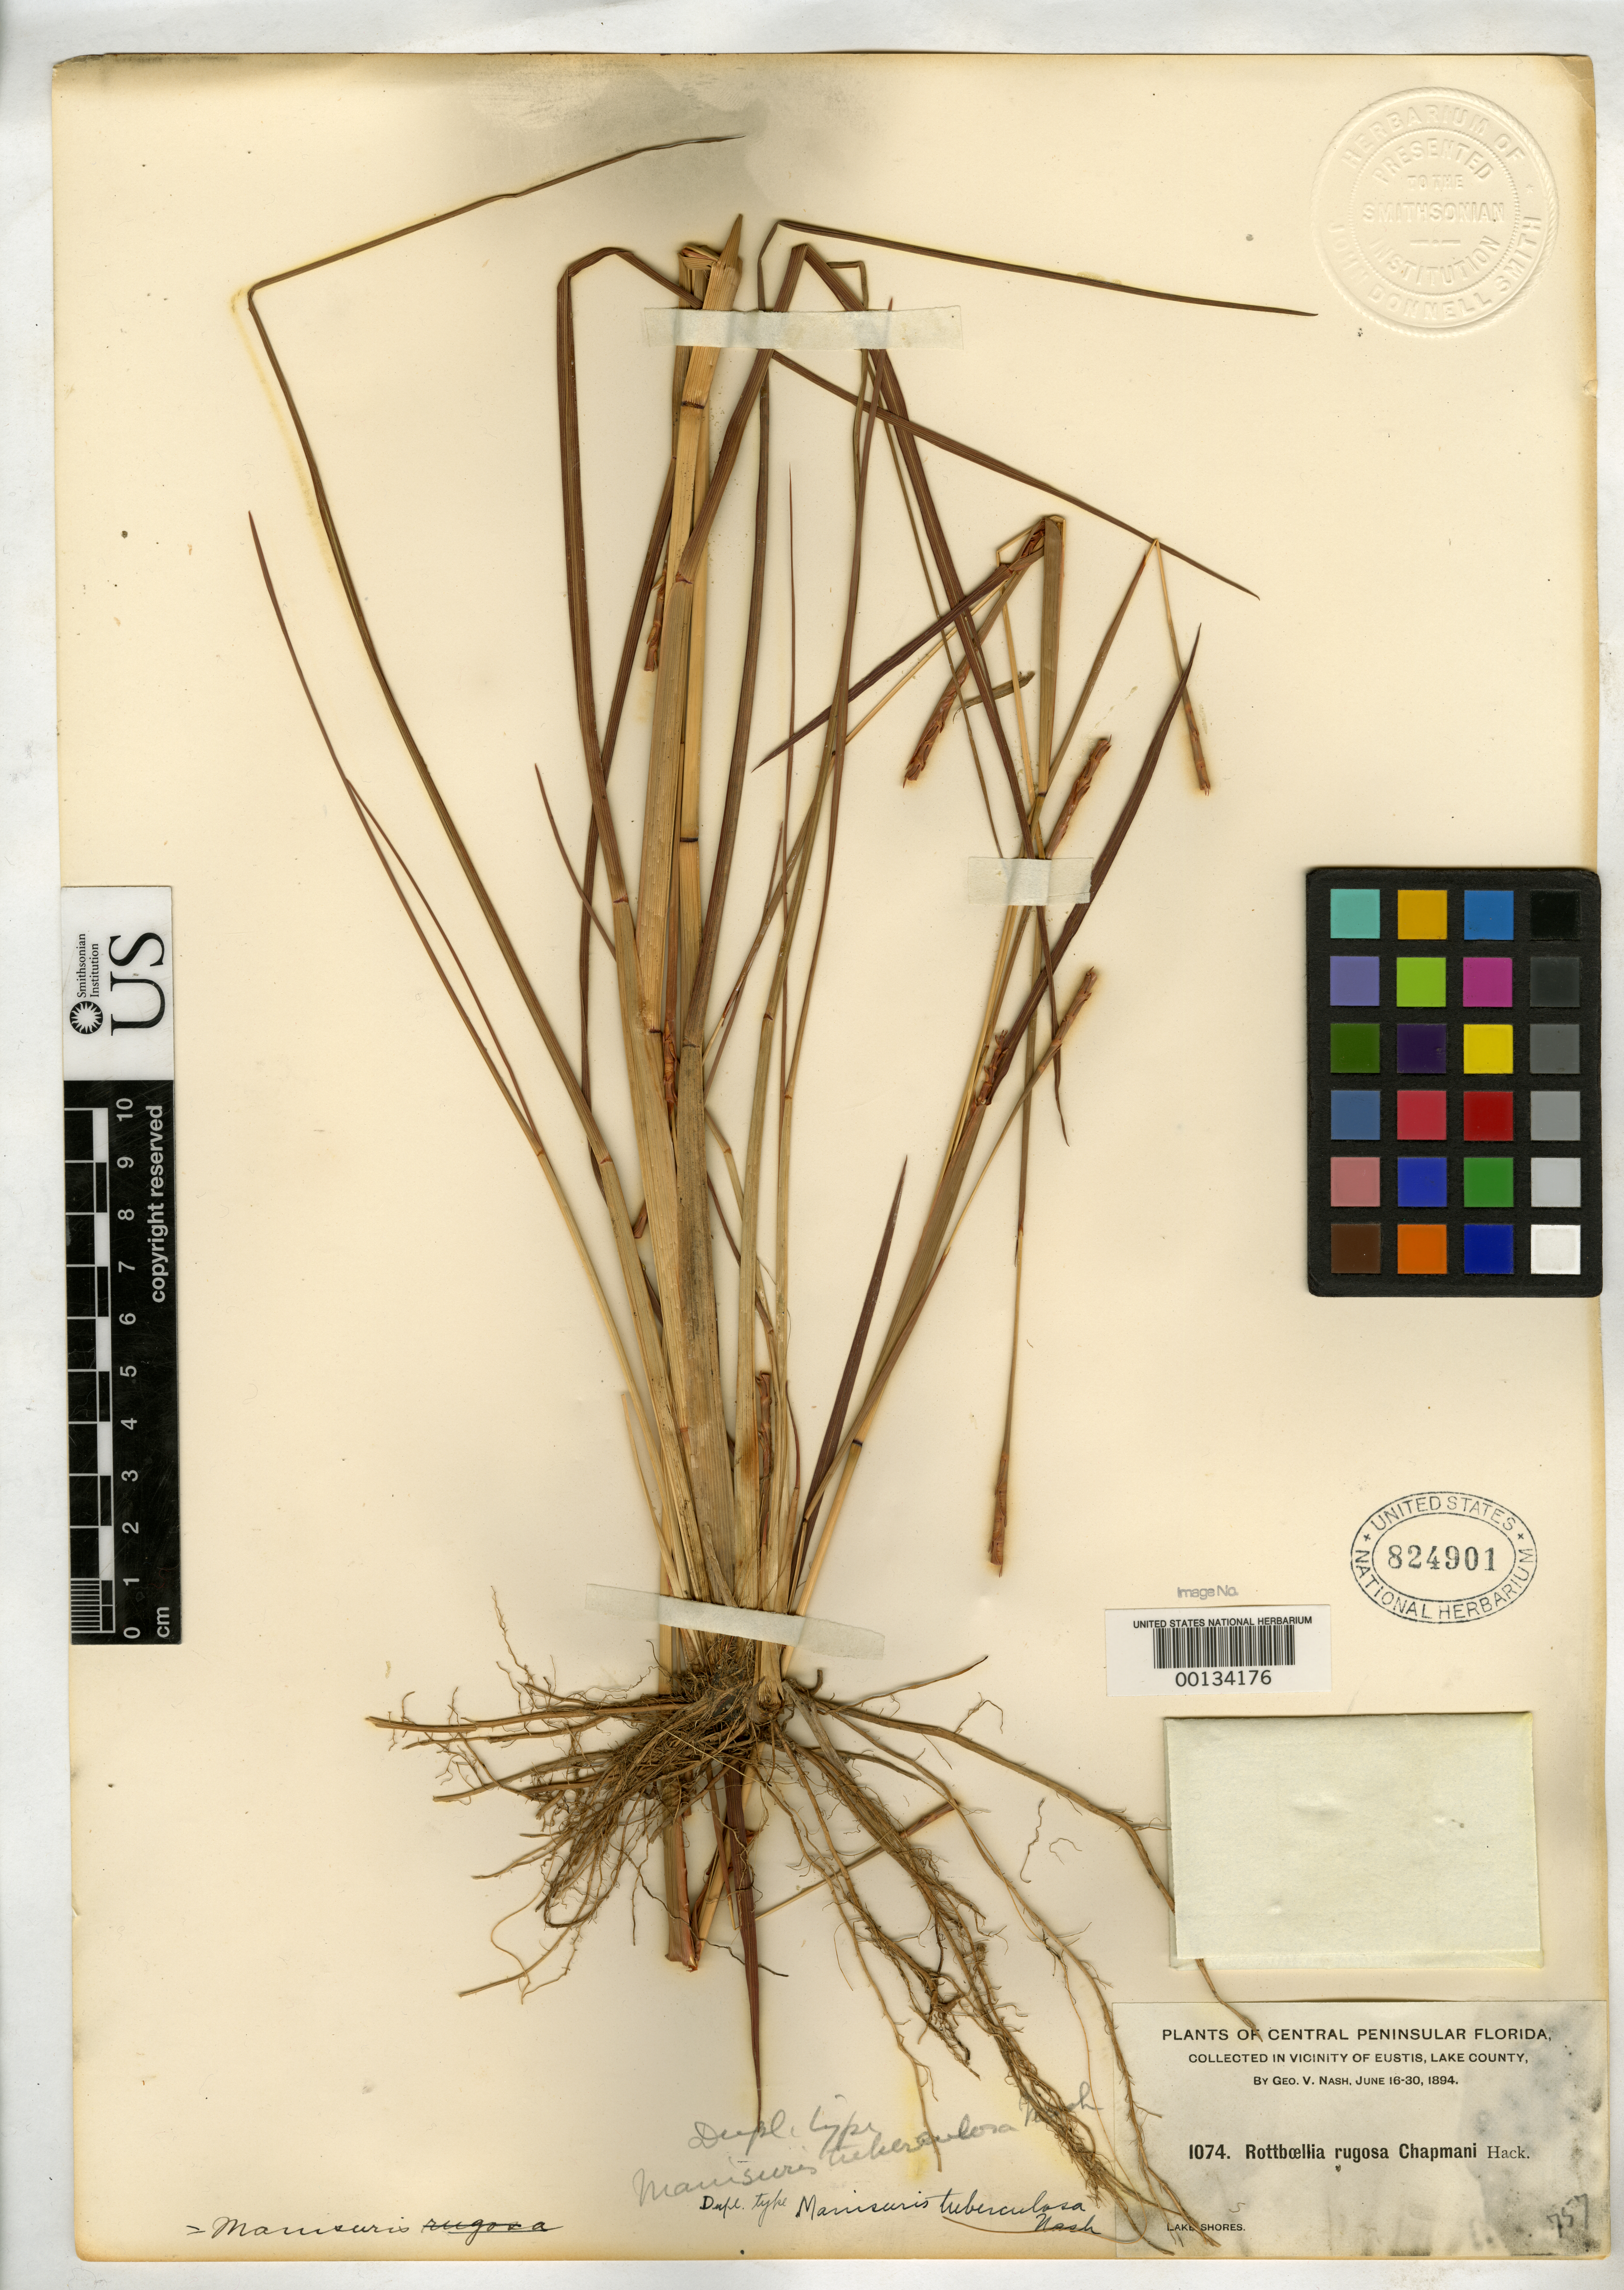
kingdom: Plantae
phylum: Tracheophyta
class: Liliopsida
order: Poales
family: Poaceae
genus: Manisuris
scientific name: Manisuris tuberculosa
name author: Nash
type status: Isotype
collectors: G. V. Nash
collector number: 1074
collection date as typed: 16 Jun 1894 to 30 Jun 1894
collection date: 1894-06-16/1894-06-30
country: United States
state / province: Florida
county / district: Lake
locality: Vicinity of Eustis.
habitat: Lake shores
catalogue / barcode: US 824901